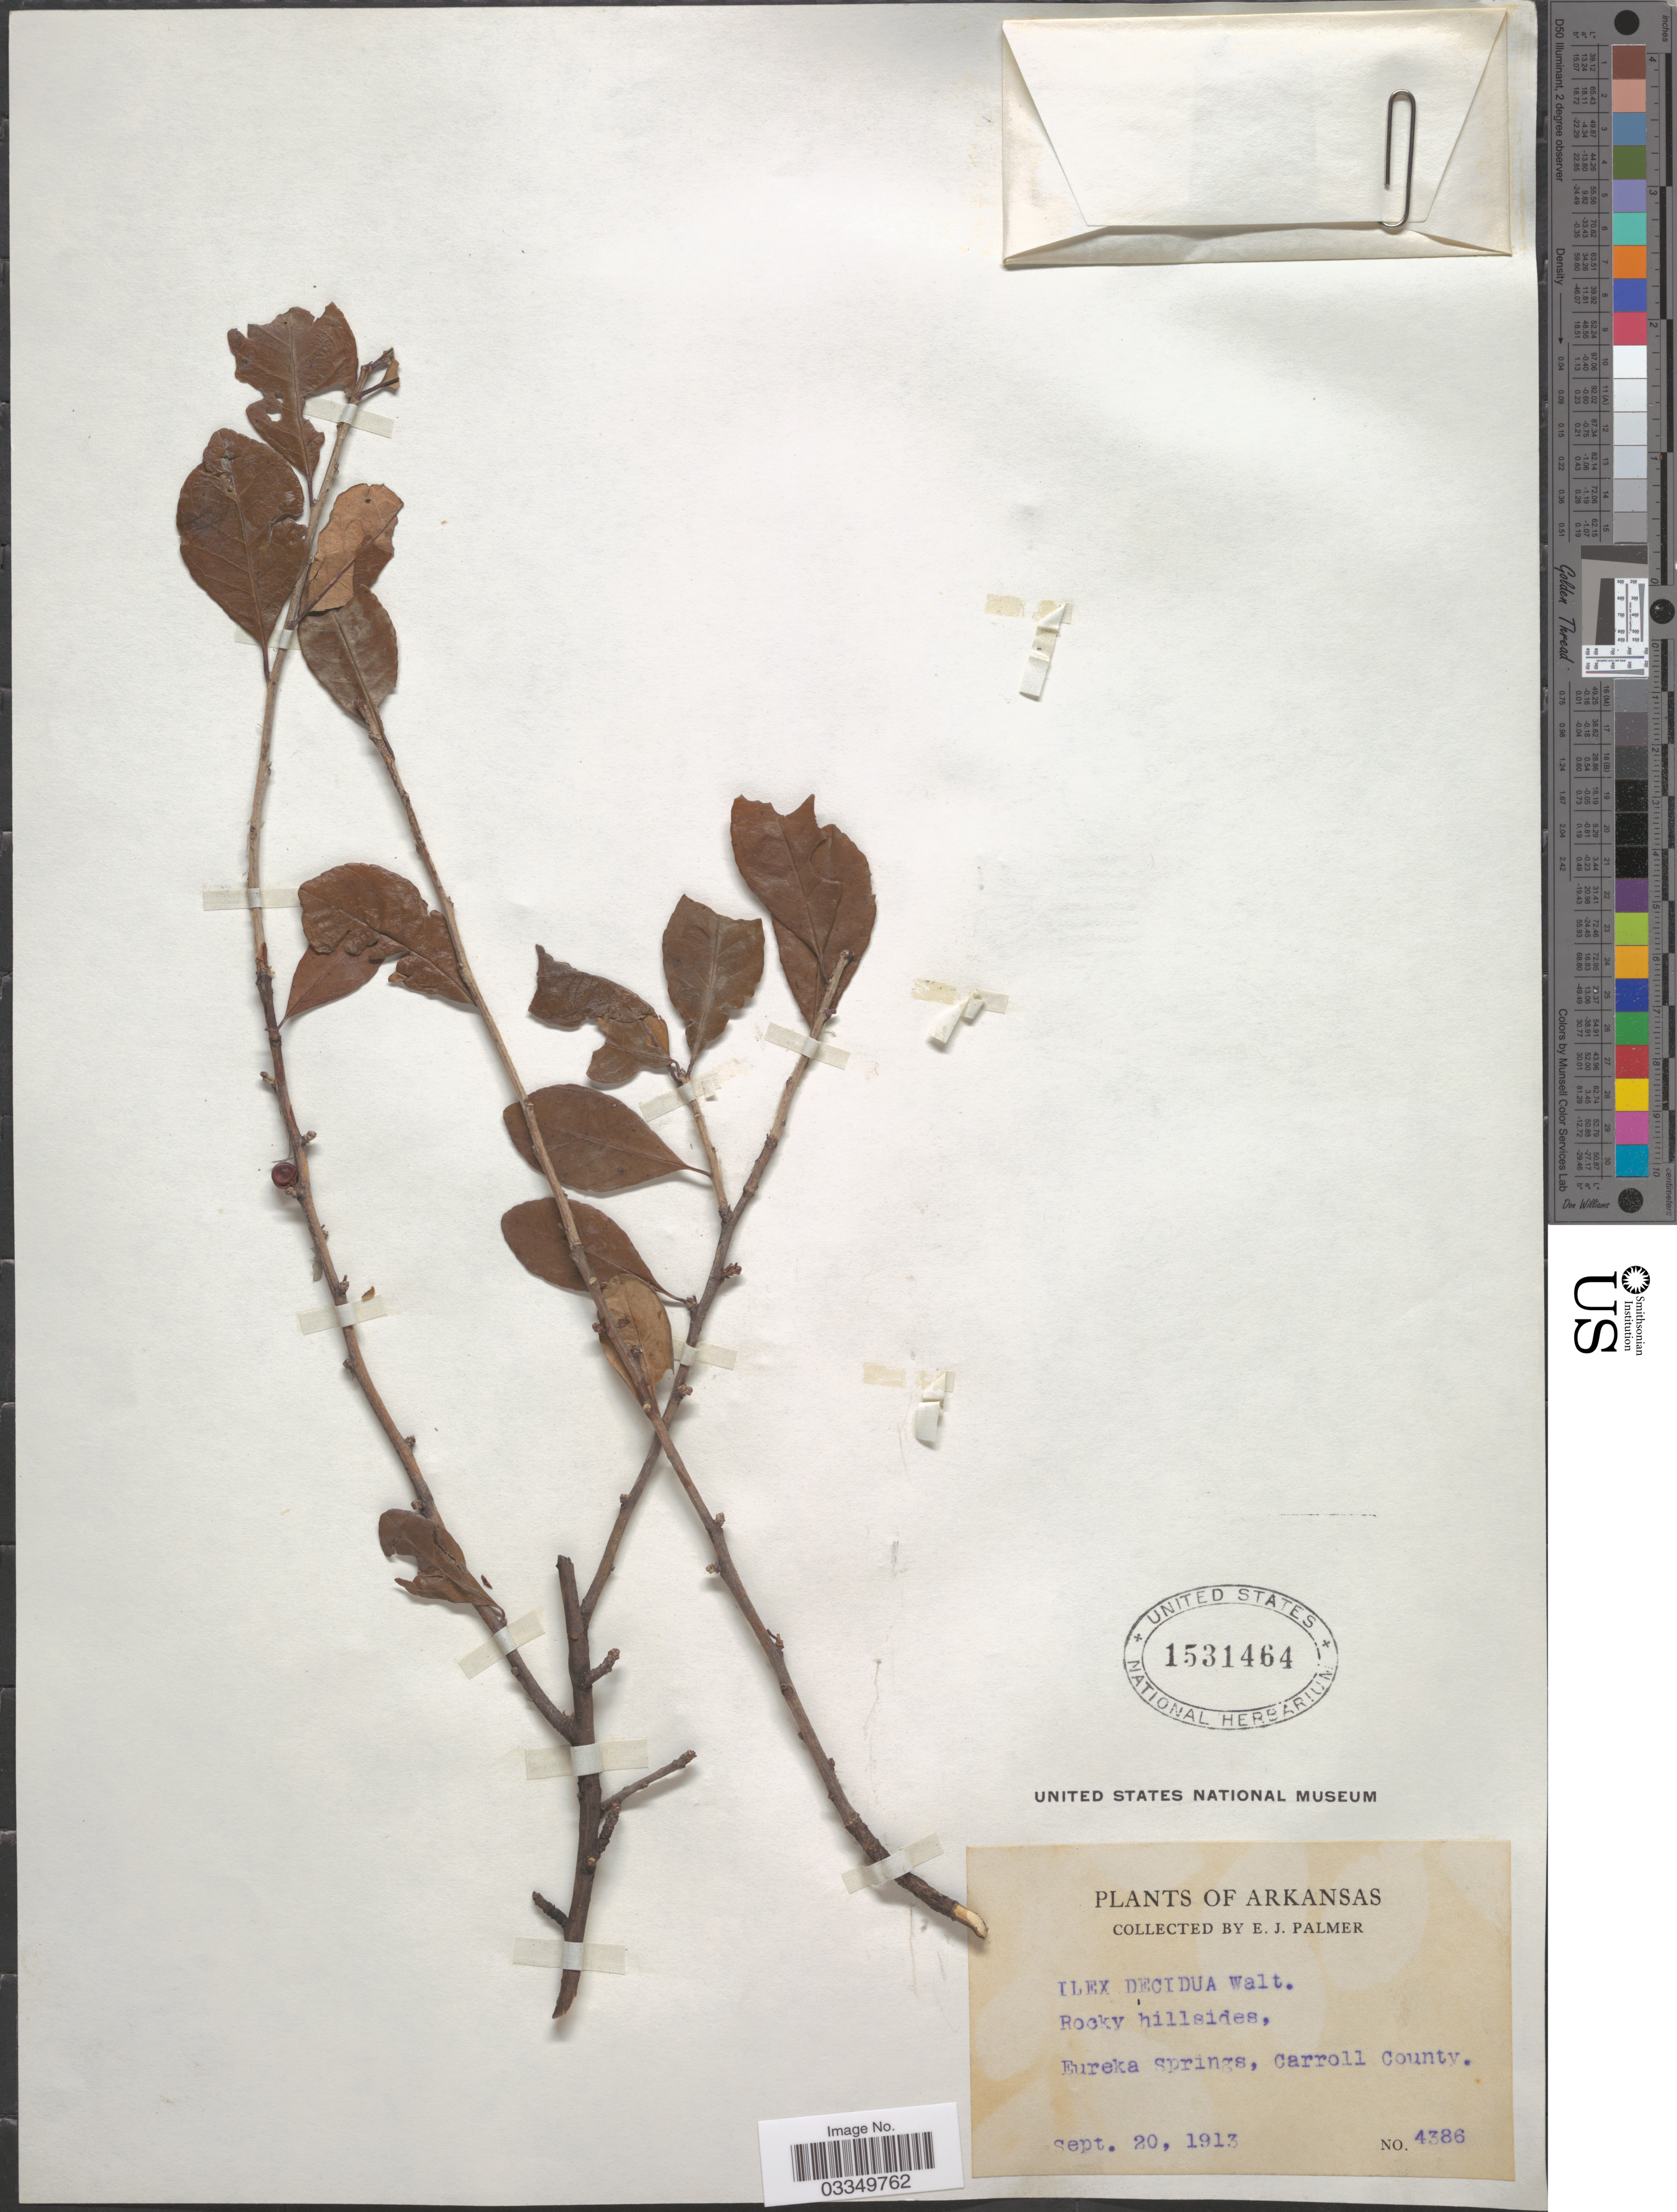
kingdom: Plantae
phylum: Tracheophyta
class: Magnoliopsida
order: Aquifoliales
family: Aquifoliaceae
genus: Ilex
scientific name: Ilex decidua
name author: Walter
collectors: E. J. Palmer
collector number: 4386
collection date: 1913-09-20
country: United States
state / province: Arkansas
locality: Eureka Springs, Carroll County.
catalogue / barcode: US 1531464